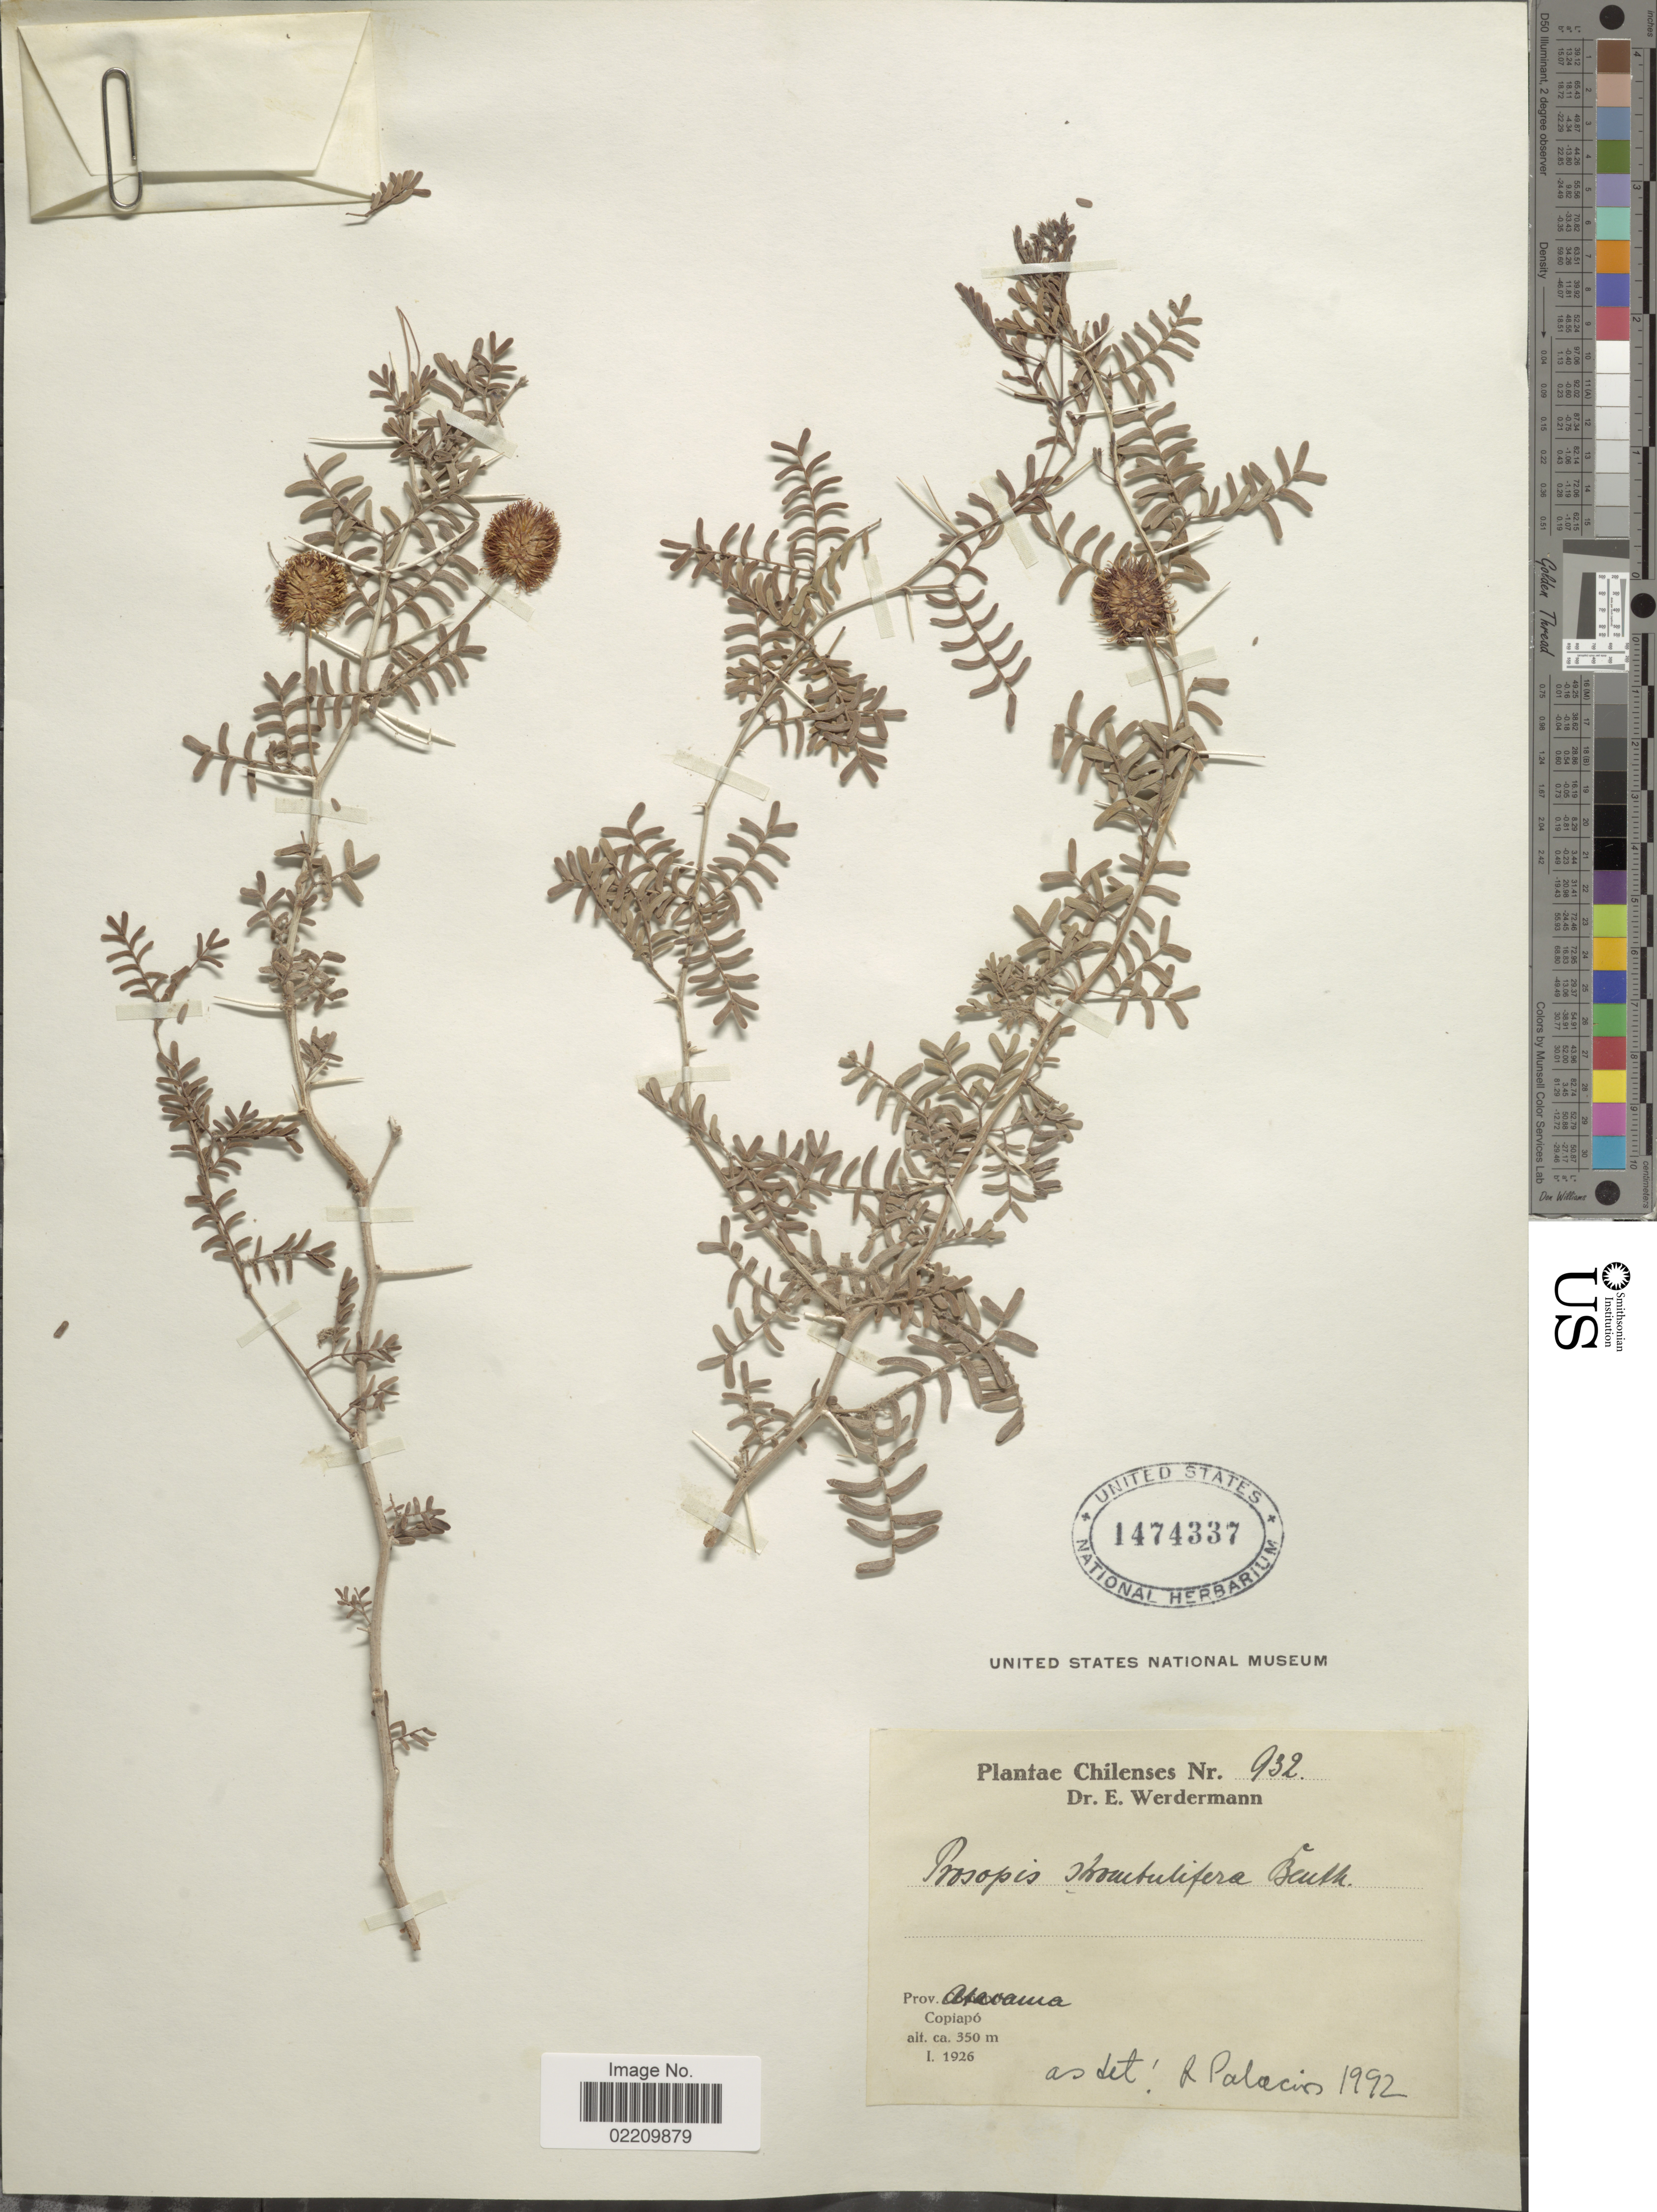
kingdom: Plantae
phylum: Tracheophyta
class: Magnoliopsida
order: Fabales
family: Fabaceae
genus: Strombocarpa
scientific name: Strombocarpa strombulifera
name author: (Lam.) A. Gray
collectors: E. Werdermann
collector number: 932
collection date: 1926-01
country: Chile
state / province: Atacama (III)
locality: Copiapo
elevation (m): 350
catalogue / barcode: US 1474337